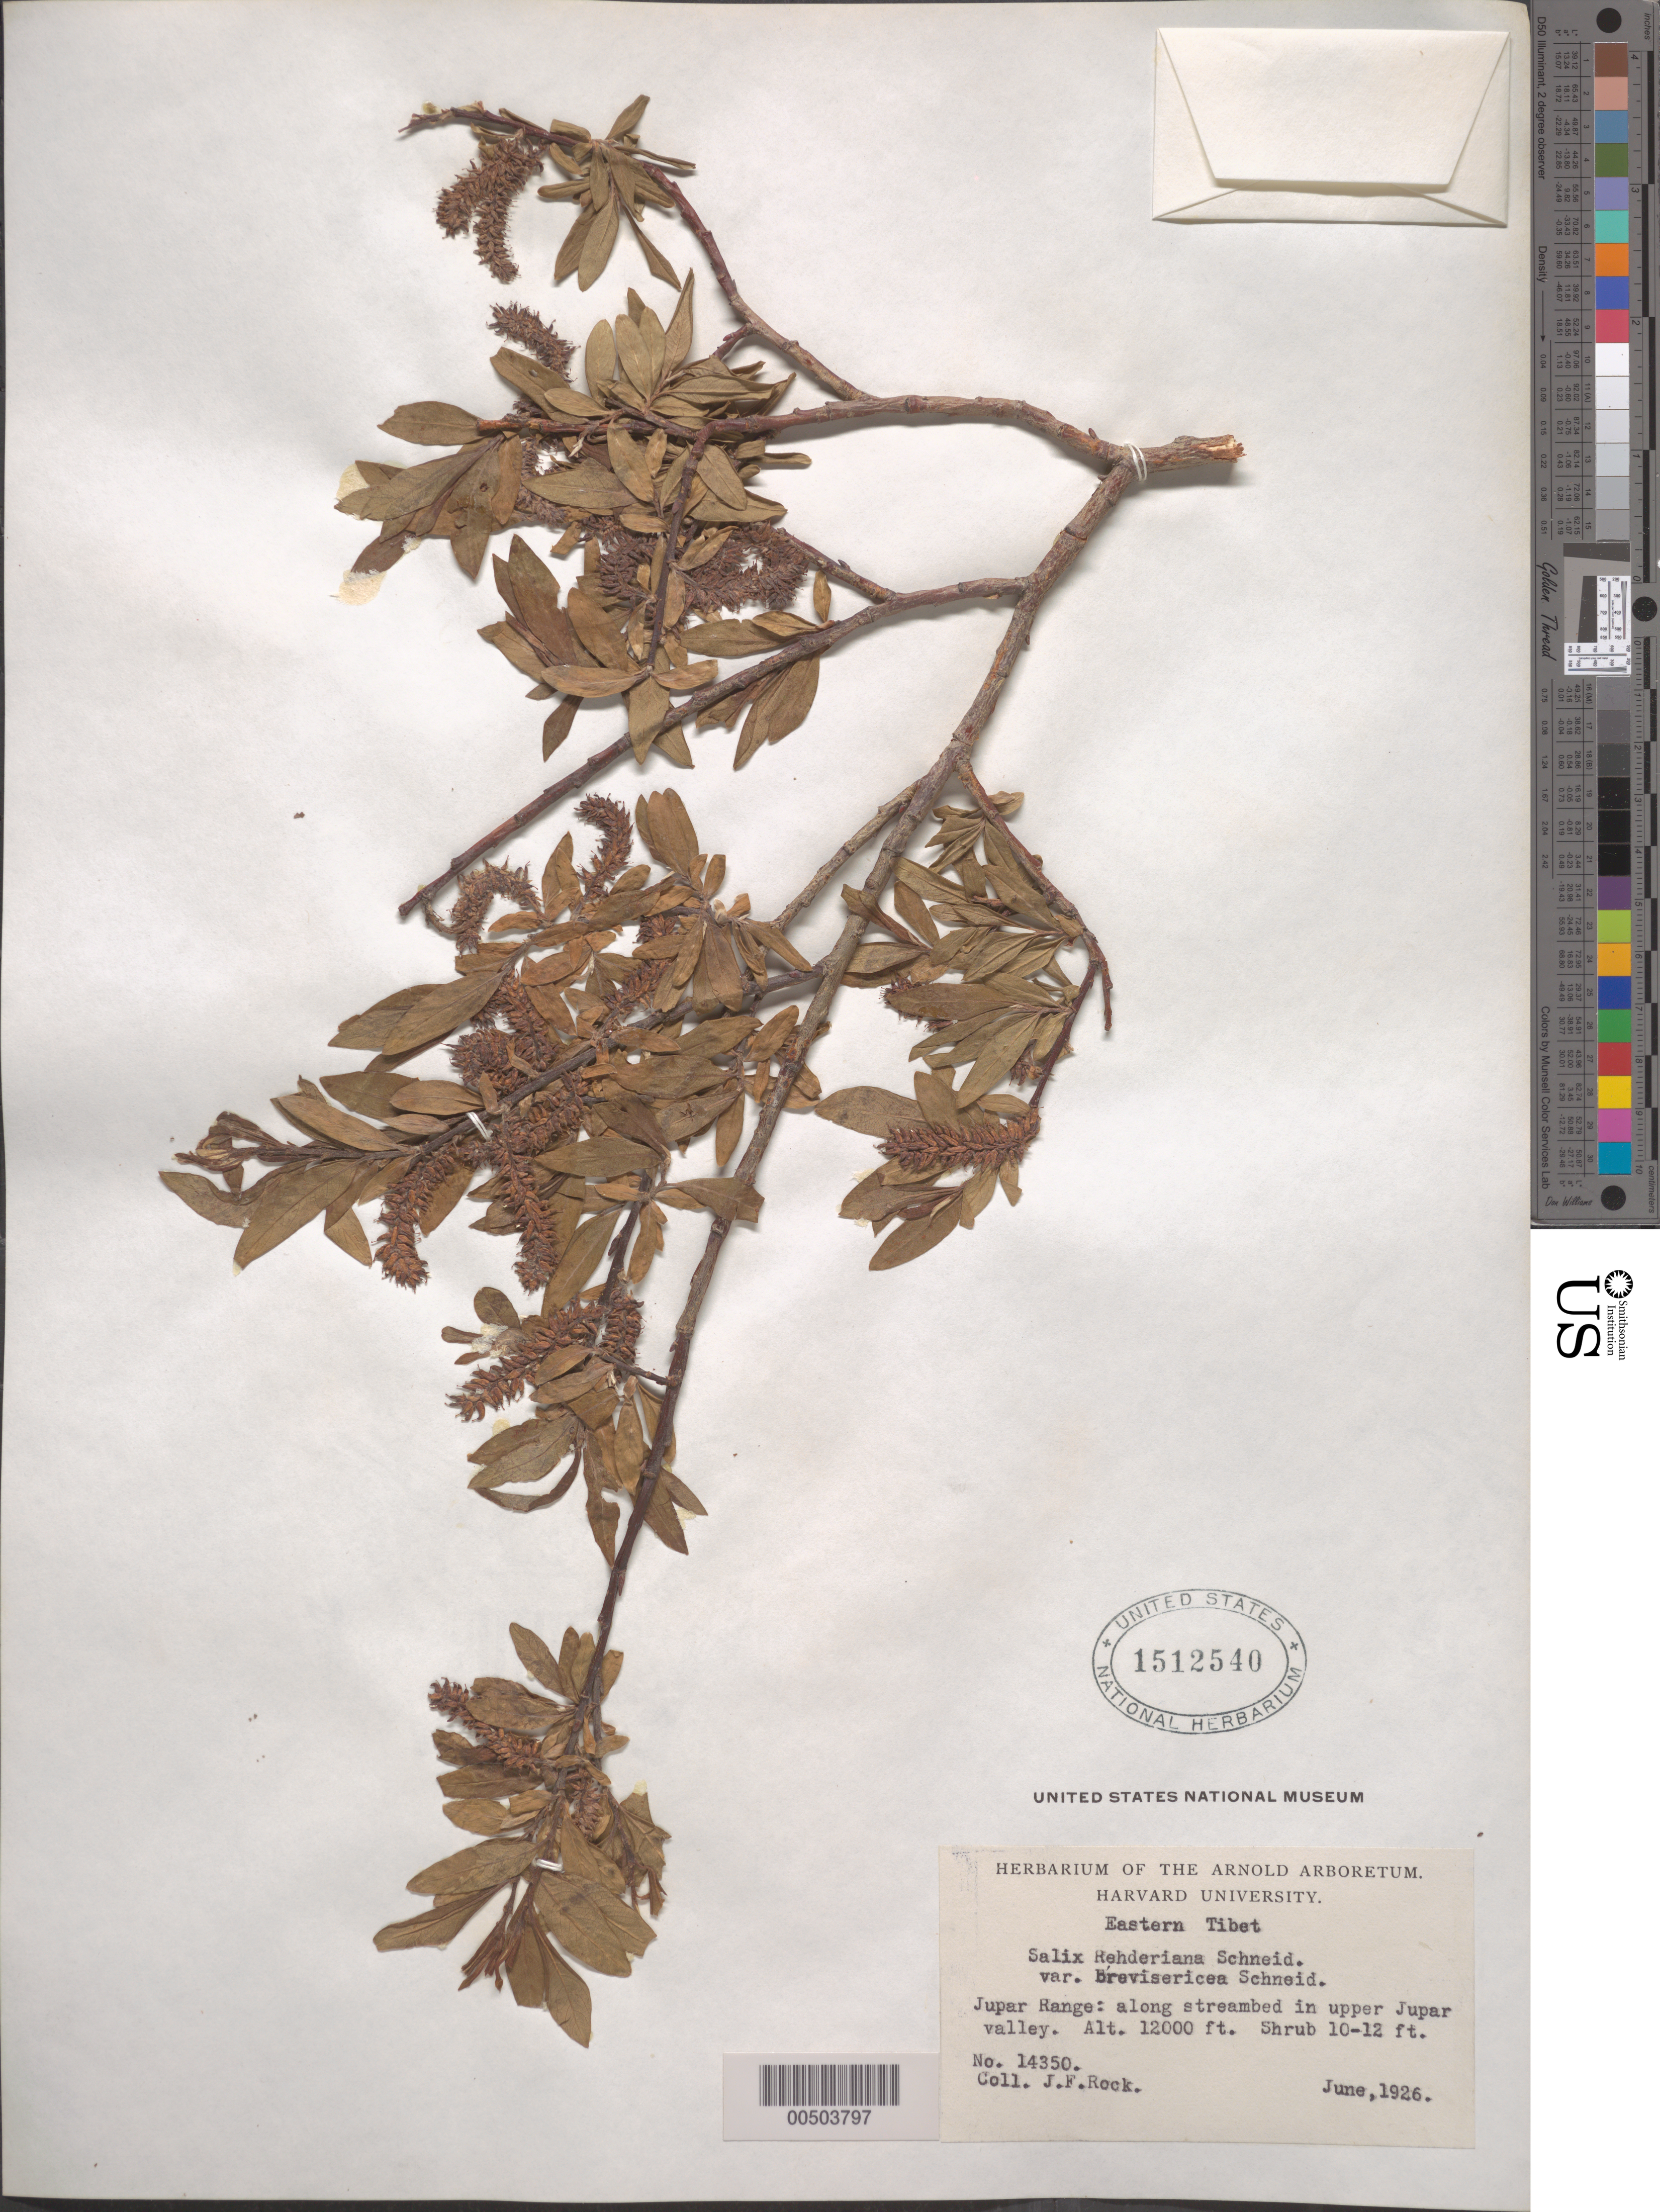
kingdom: Plantae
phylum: Tracheophyta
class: Magnoliopsida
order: Malpighiales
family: Salicaceae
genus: Salix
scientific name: Salix rehderiana var. brevisericea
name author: C.K. Schneid. in Sarg.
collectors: J. F. Rock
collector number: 14350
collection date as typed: Jun 1926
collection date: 1926-06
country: China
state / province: Xizang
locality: Jupar Range: along streambed in upper Jupar valley.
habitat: Shrub 10-12 ft.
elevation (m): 3658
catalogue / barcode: US 1512540